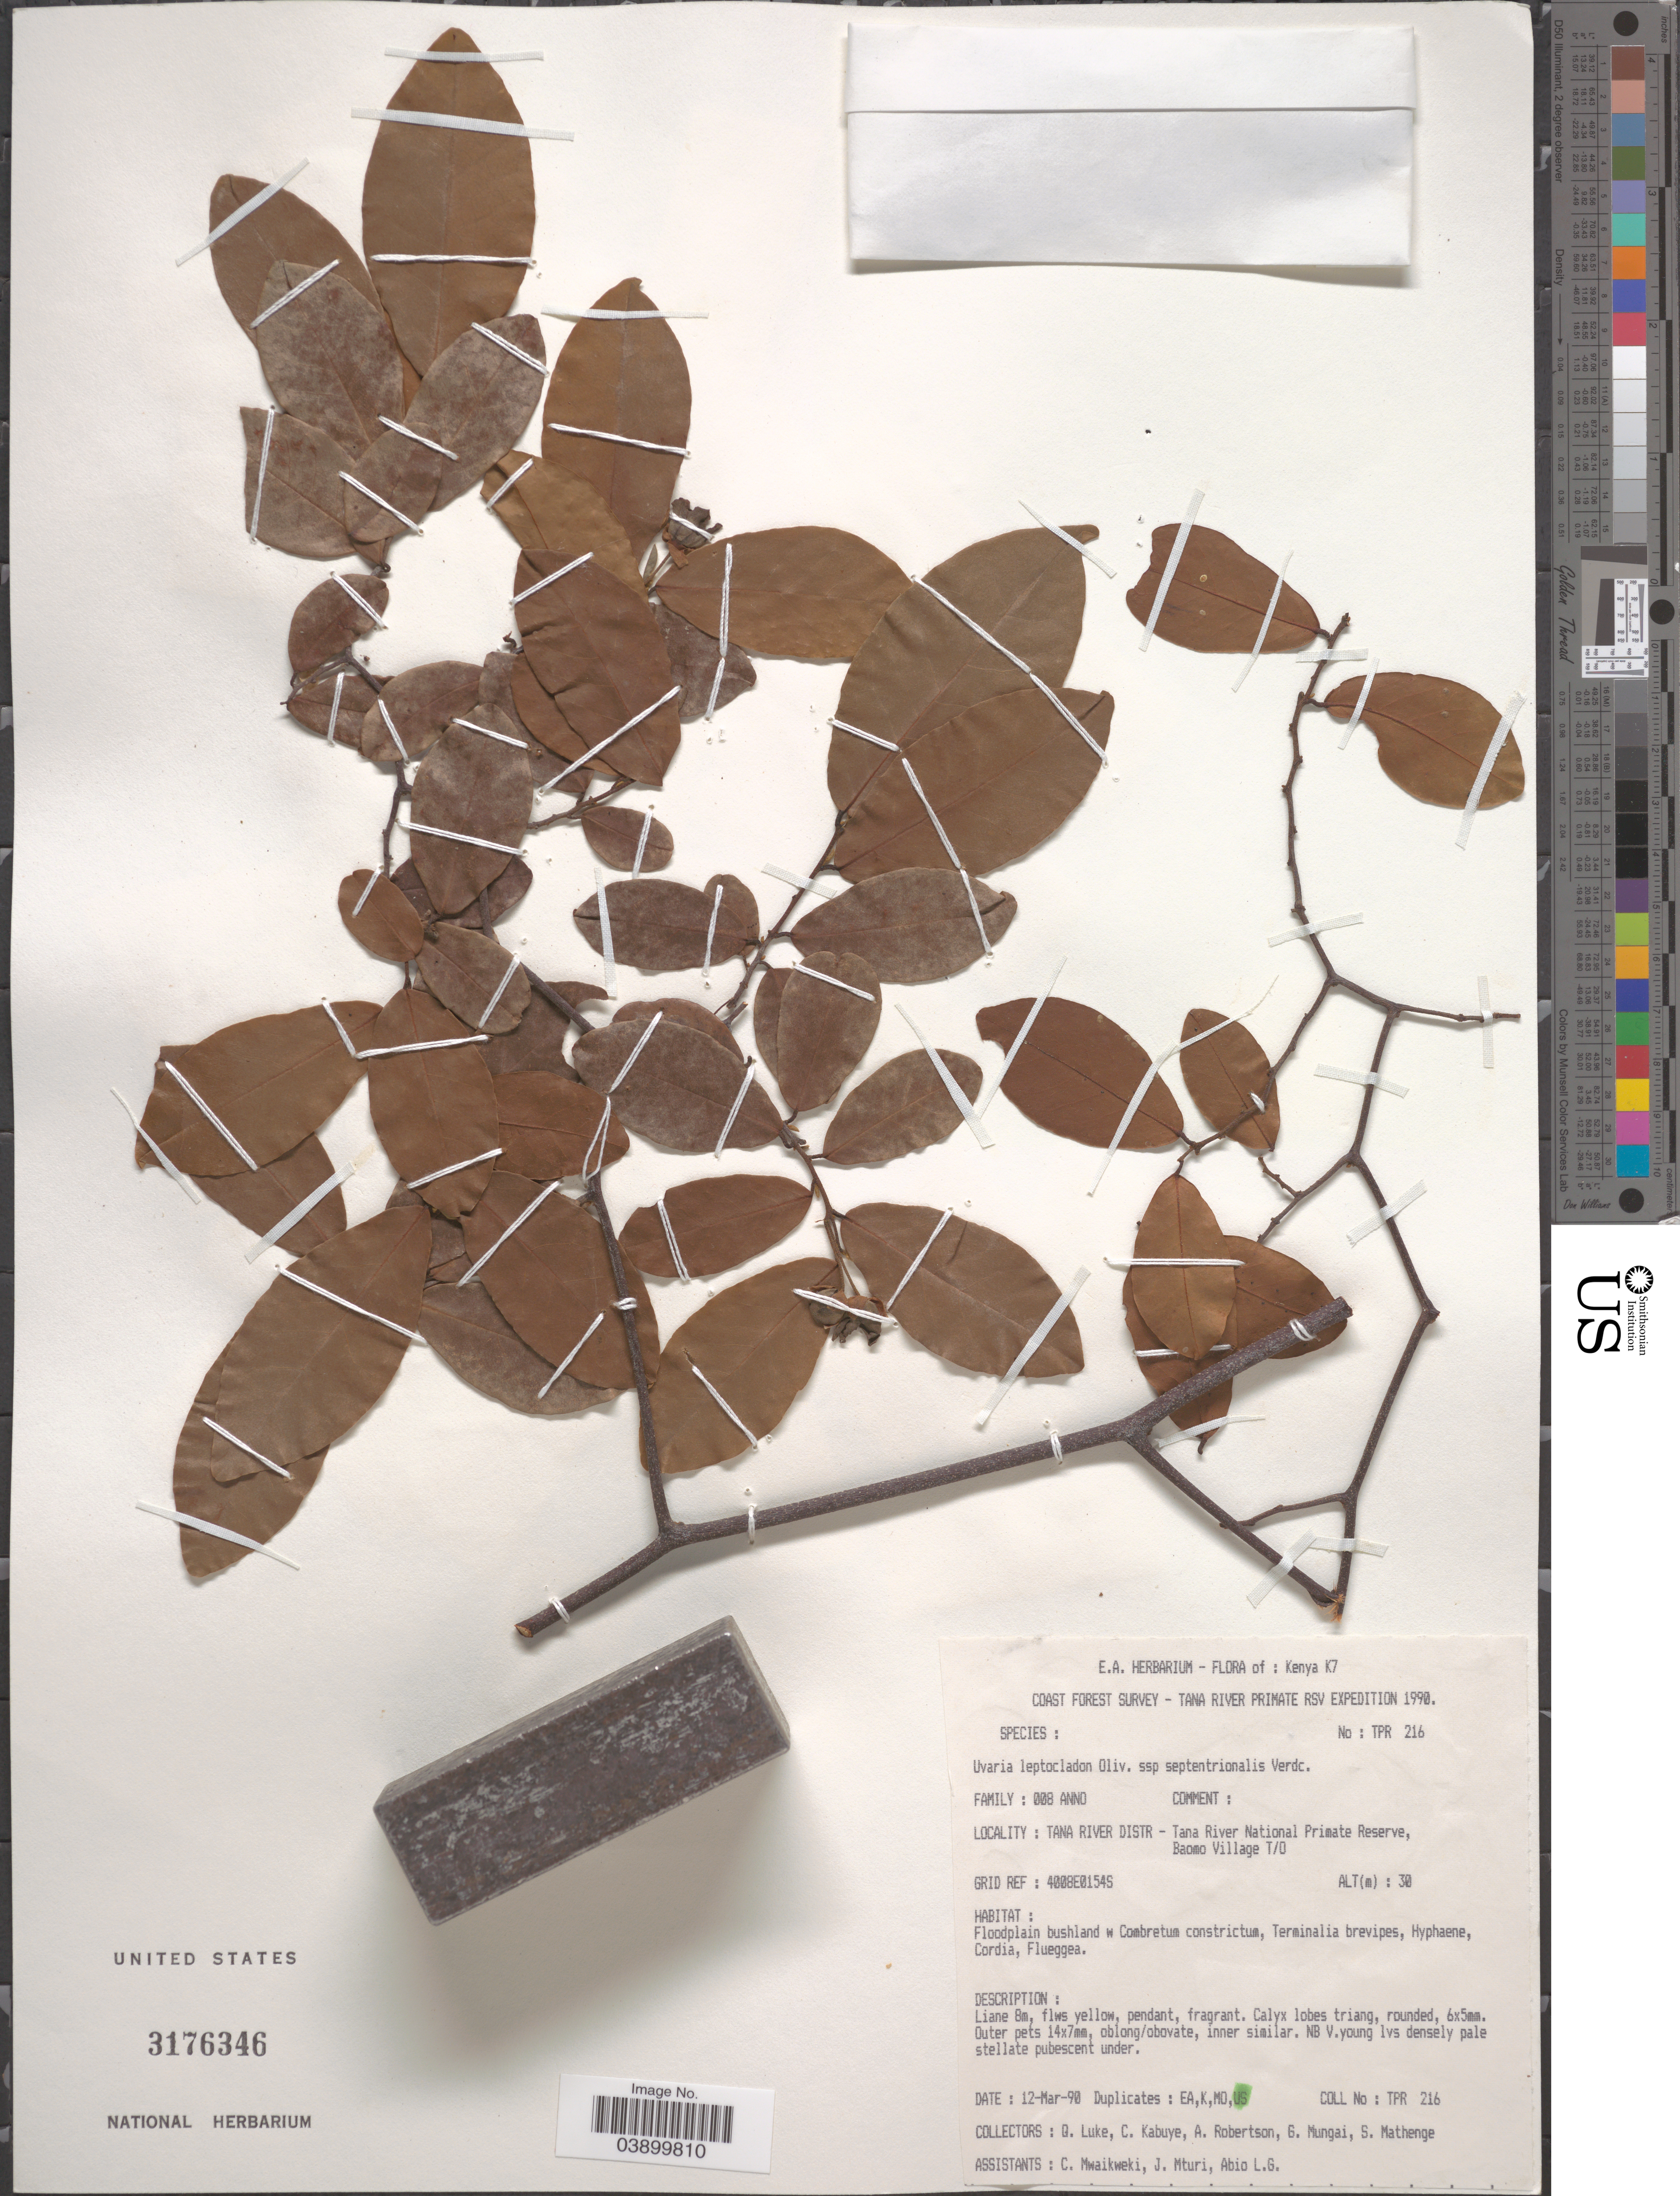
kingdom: Plantae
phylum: Tracheophyta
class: Magnoliopsida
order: Magnoliales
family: Annonaceae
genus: Uvaria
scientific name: Uvaria leptoclada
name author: Oliv.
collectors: Luke Q., C. Kabuye, A. Robertson, G. Mungai & et al.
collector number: TPR 216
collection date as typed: Transcribed d/m/y: 12/3/90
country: Kenya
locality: K7. Coast Forest Survey - Tana River Primate RSV. Tana River Distr - Tana River National Primate Reserve, Baomo Village T/0.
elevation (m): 30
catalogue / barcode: US 3176346